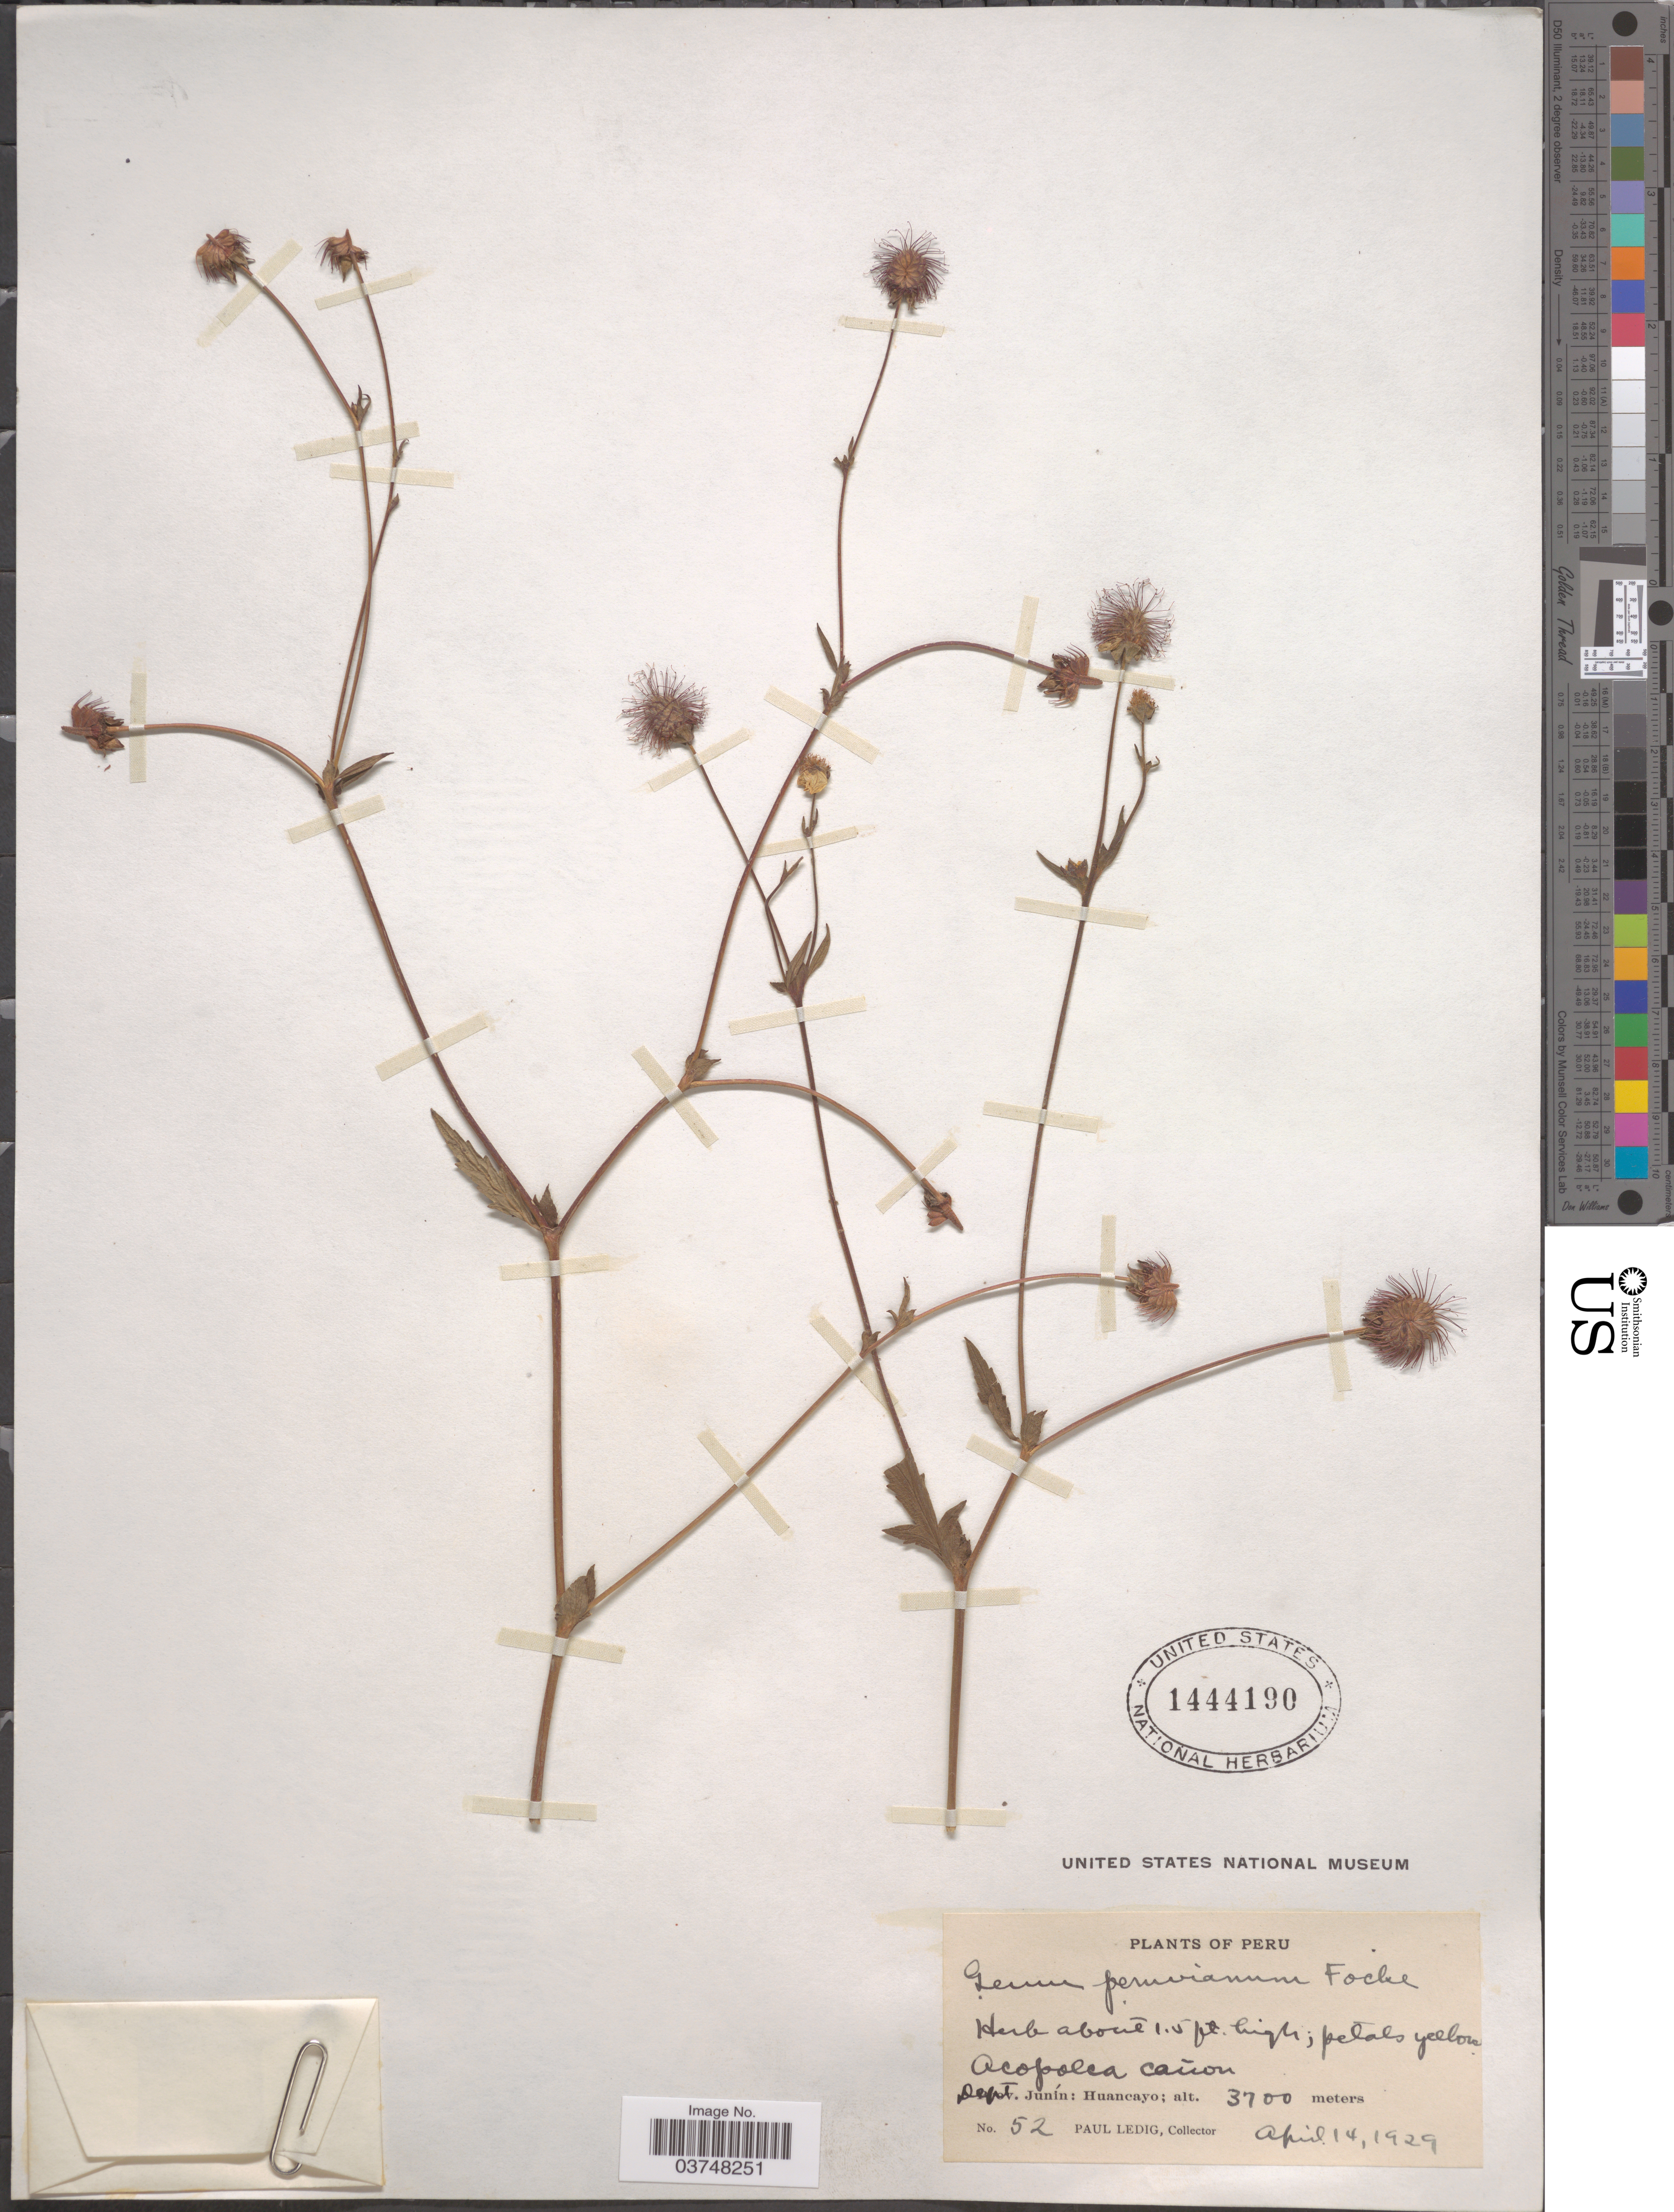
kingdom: Plantae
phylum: Tracheophyta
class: Magnoliopsida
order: Rosales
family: Rosaceae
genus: Geum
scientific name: Geum peruvianum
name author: Focke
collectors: P. Ledig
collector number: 52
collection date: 1929-04-14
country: Peru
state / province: Junín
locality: Acopolca Cañon. Dept. Junín: Huancayo.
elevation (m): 3700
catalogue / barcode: US 1444190